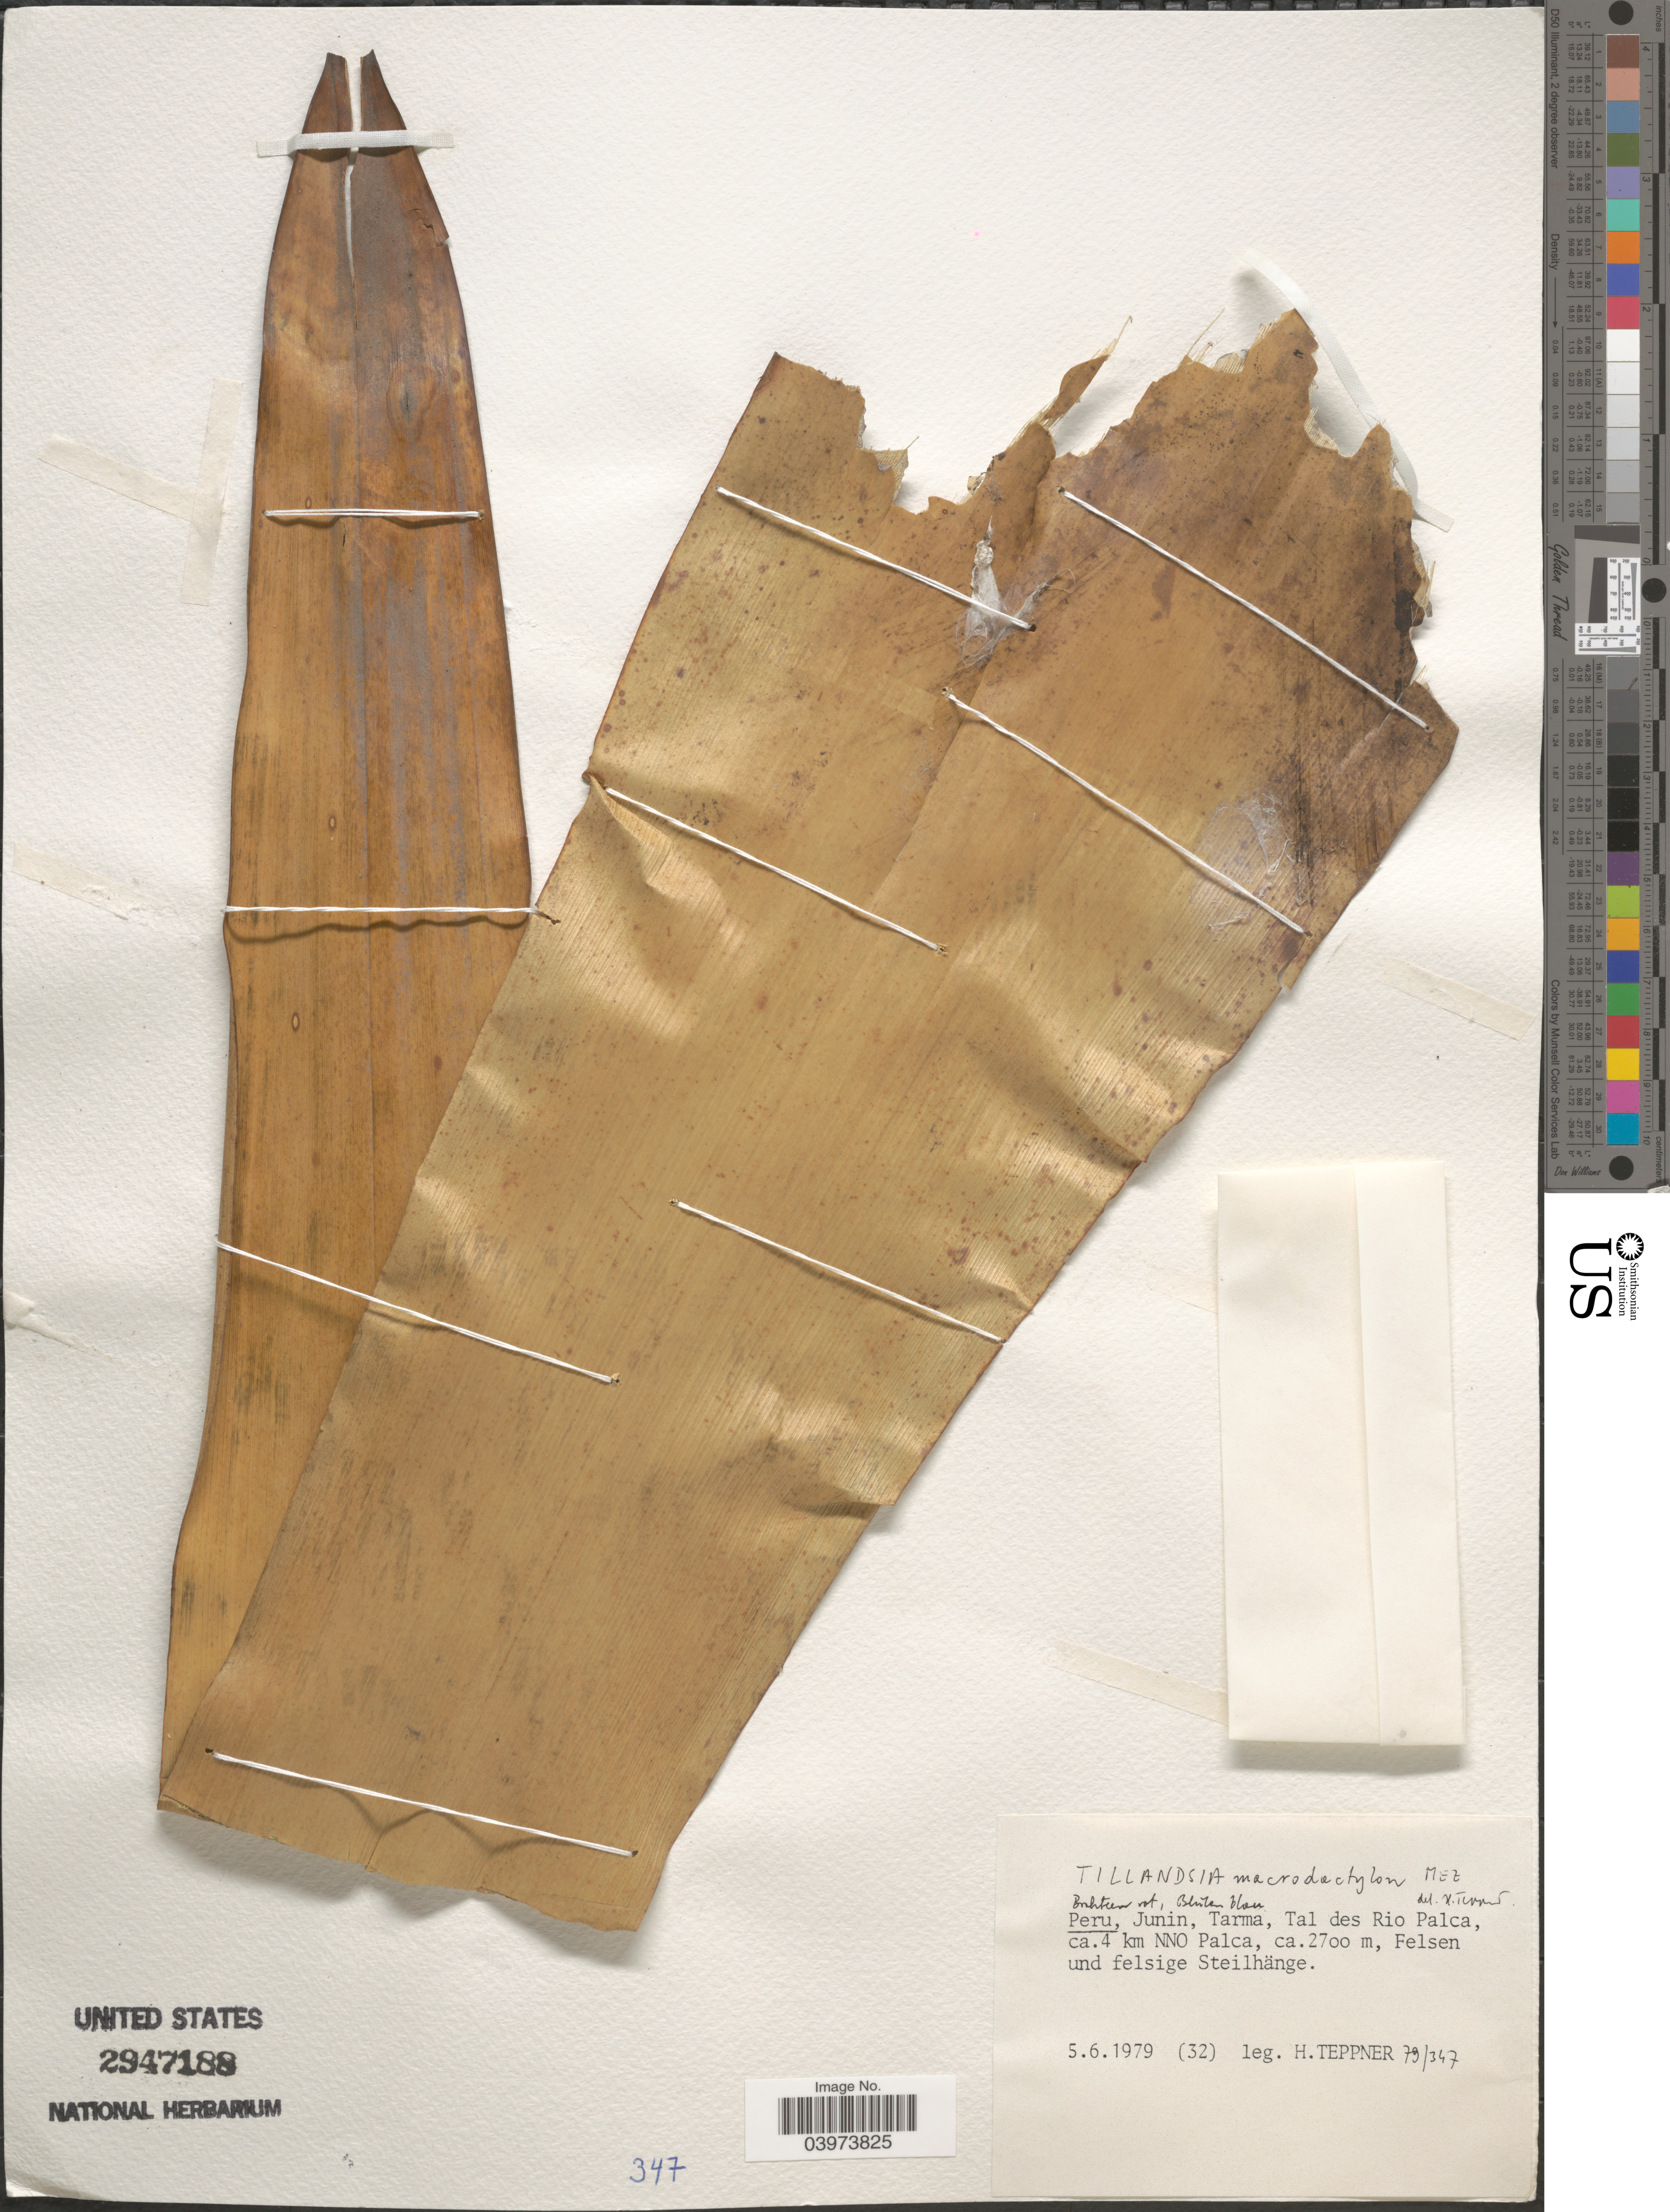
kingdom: Plantae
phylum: Tracheophyta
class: Liliopsida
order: Poales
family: Bromeliaceae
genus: Tillandsia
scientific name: Tillandsia macrodactylon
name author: Mez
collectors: H. Teppner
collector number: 79/347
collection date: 1979-06-05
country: Peru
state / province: Junín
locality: Tarma, Tal des Rio Palca, ca. 4 km NNO Palca.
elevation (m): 2700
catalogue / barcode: US 2947188